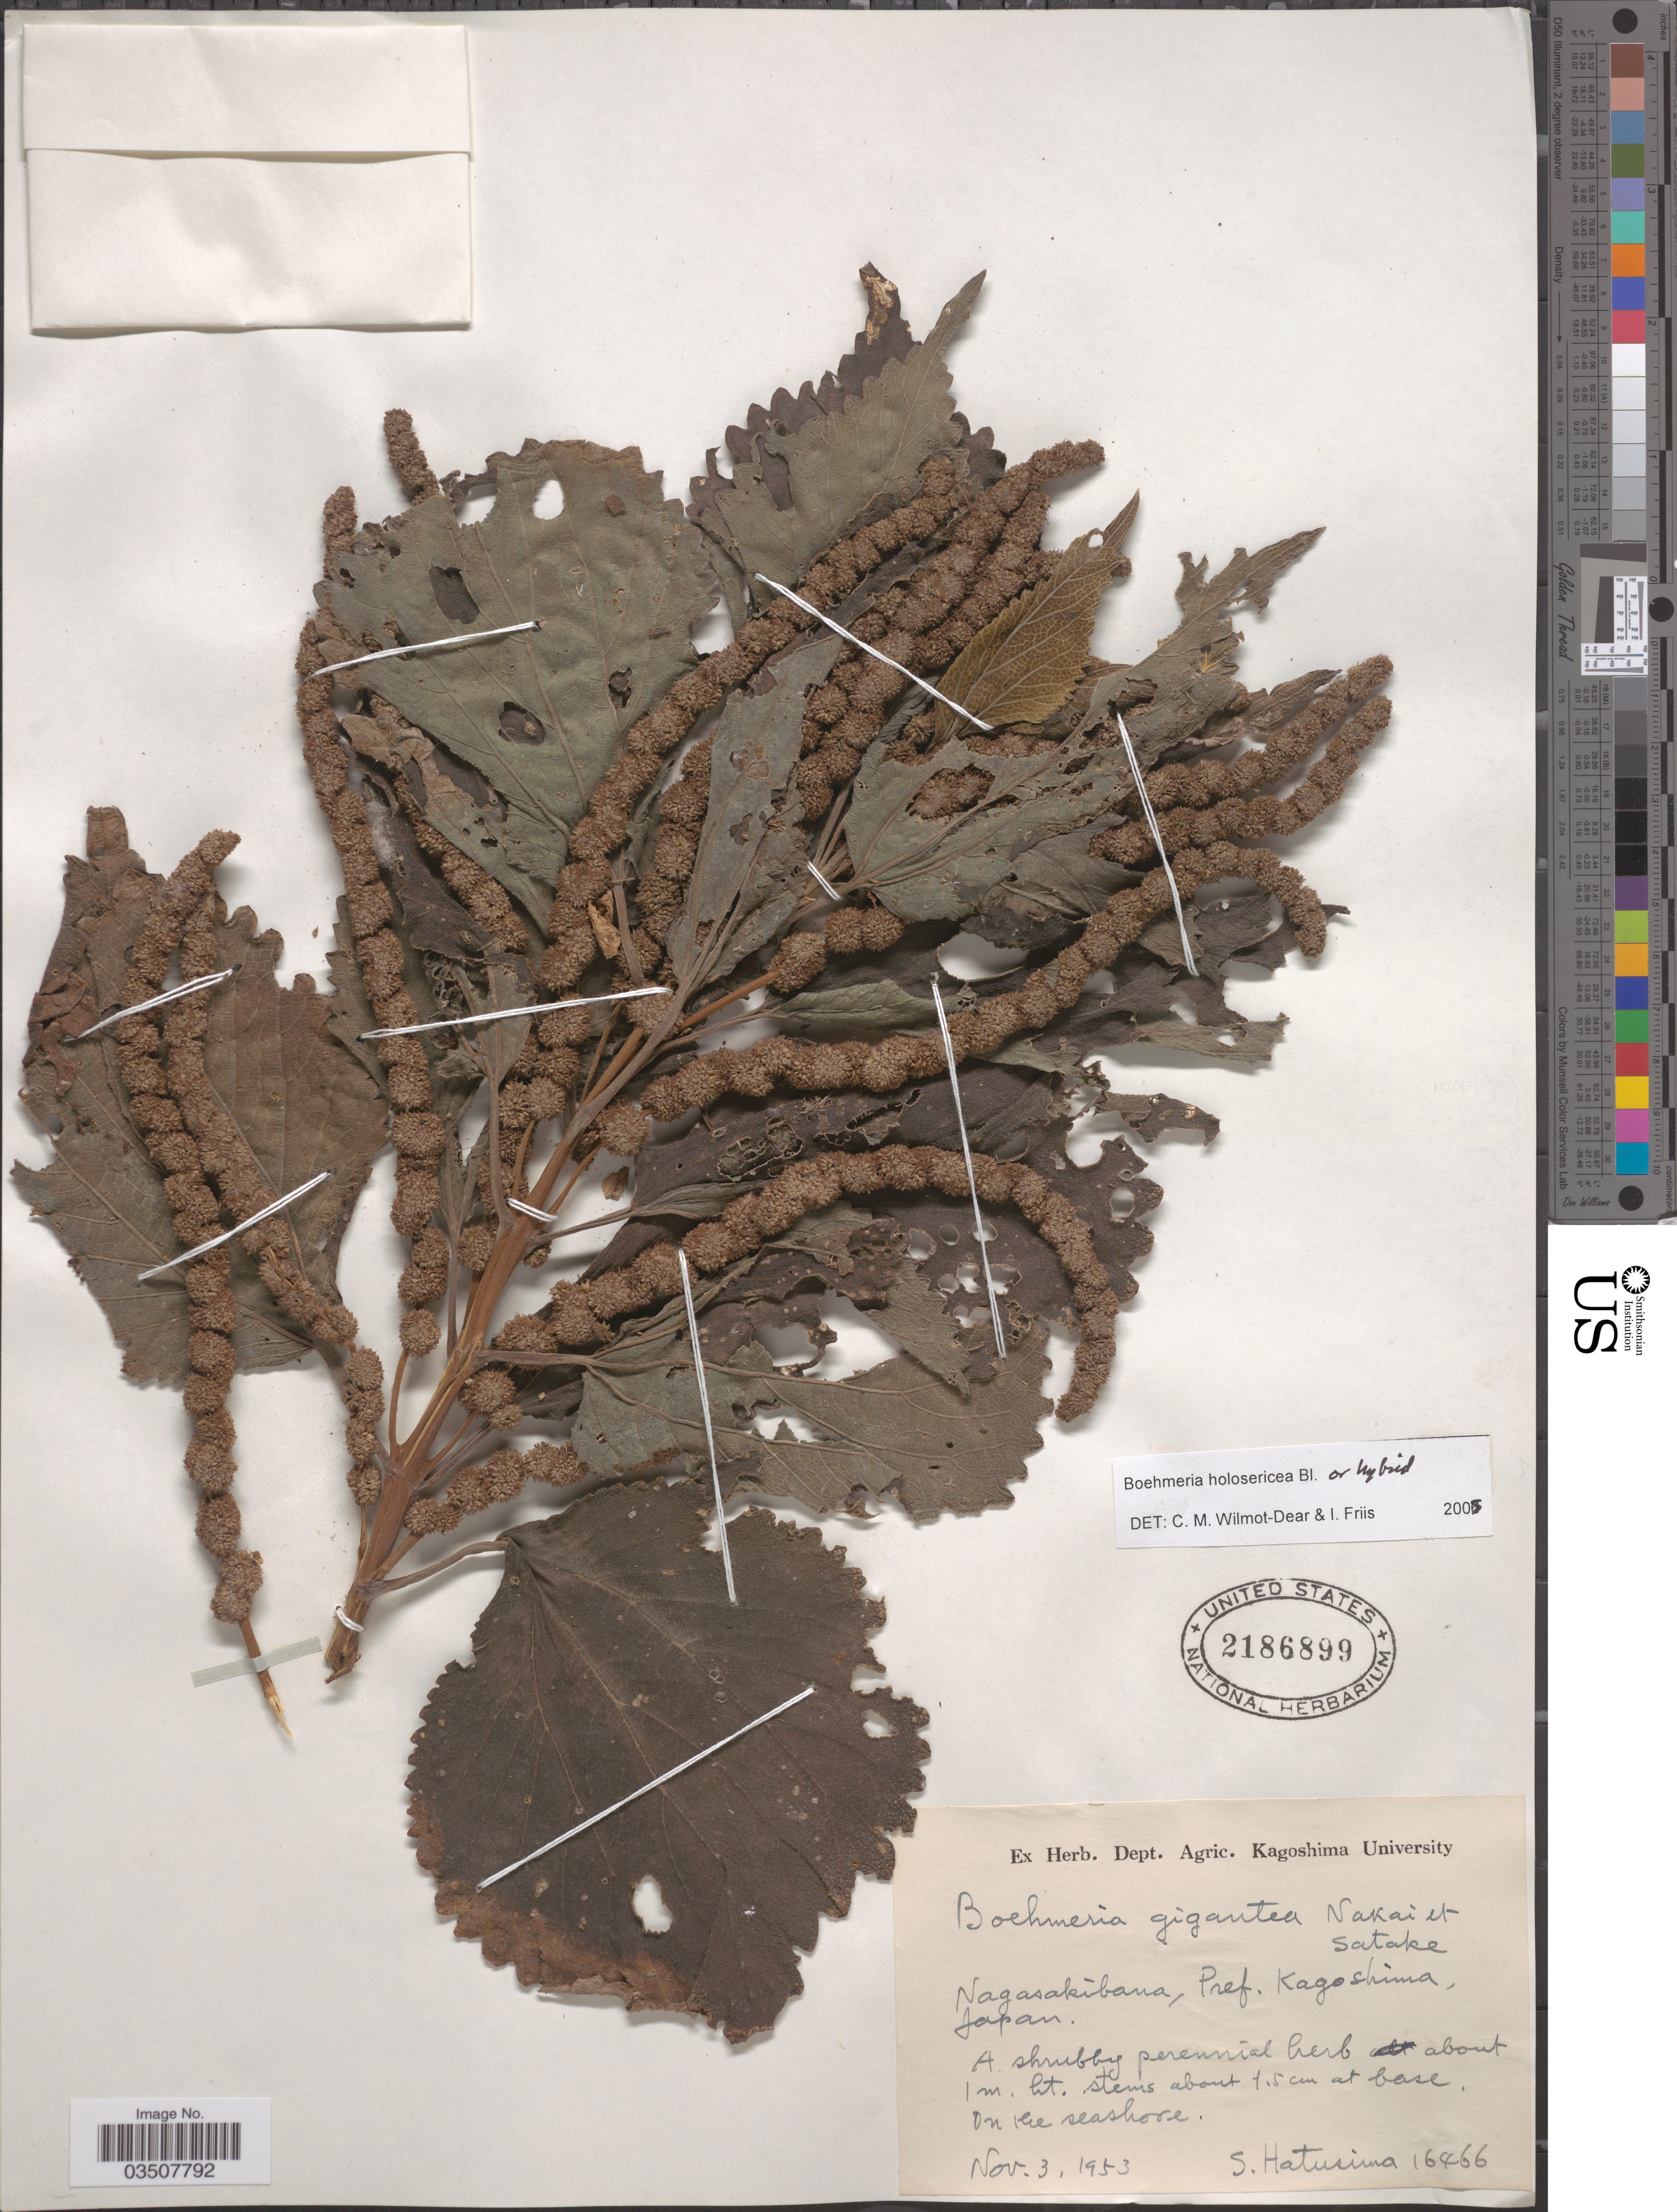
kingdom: Plantae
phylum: Tracheophyta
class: Magnoliopsida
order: Rosales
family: Urticaceae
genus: Boehmeria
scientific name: Boehmeria holosericea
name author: Blume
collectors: S. Hatusima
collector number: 16466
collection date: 1953-11-03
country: Japan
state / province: Kagosima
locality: Nagasakibana, Pref. Kagoshima.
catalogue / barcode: US 2186899